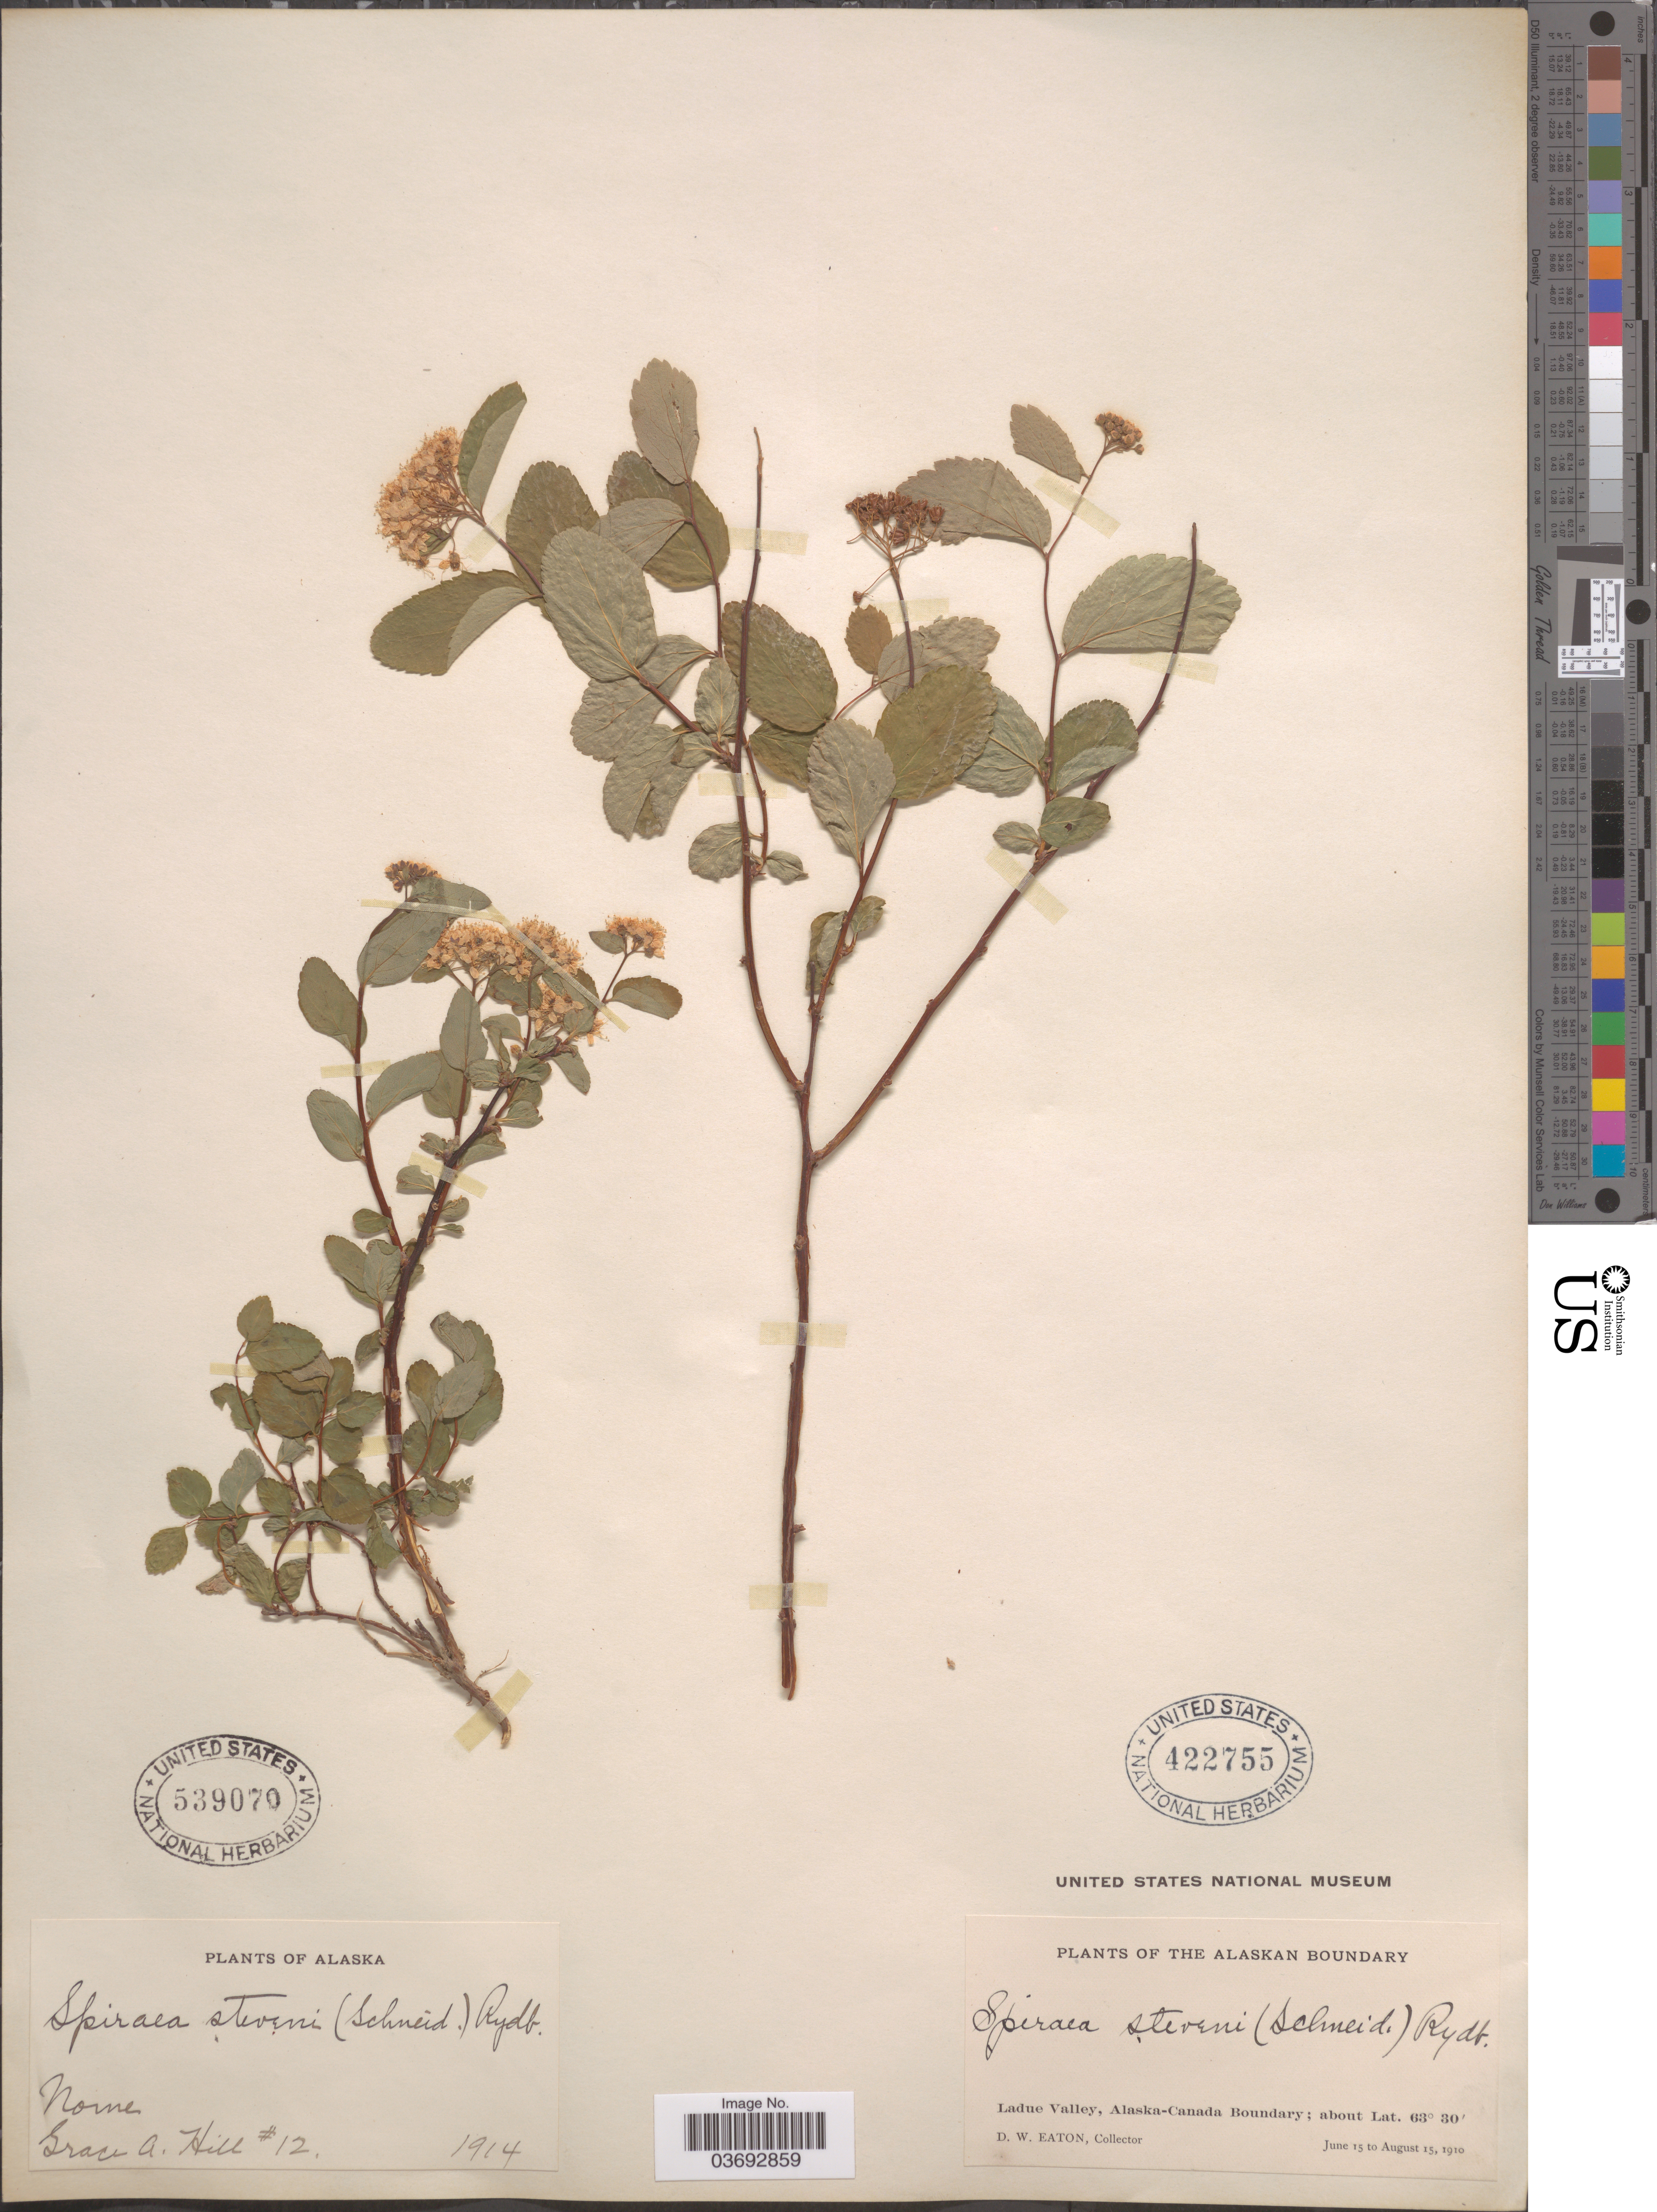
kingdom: Plantae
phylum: Tracheophyta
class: Magnoliopsida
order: Rosales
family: Rosaceae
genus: Spiraea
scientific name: Spiraea stevenii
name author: (C.K. Schneid.) Rydb.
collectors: D. Eaton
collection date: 1910-06-15/1910-08-15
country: United States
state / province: Alaska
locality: The Alaskan Boundary. Ladue Valley, Alaska-Canada Boundary.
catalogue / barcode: US 422755-2